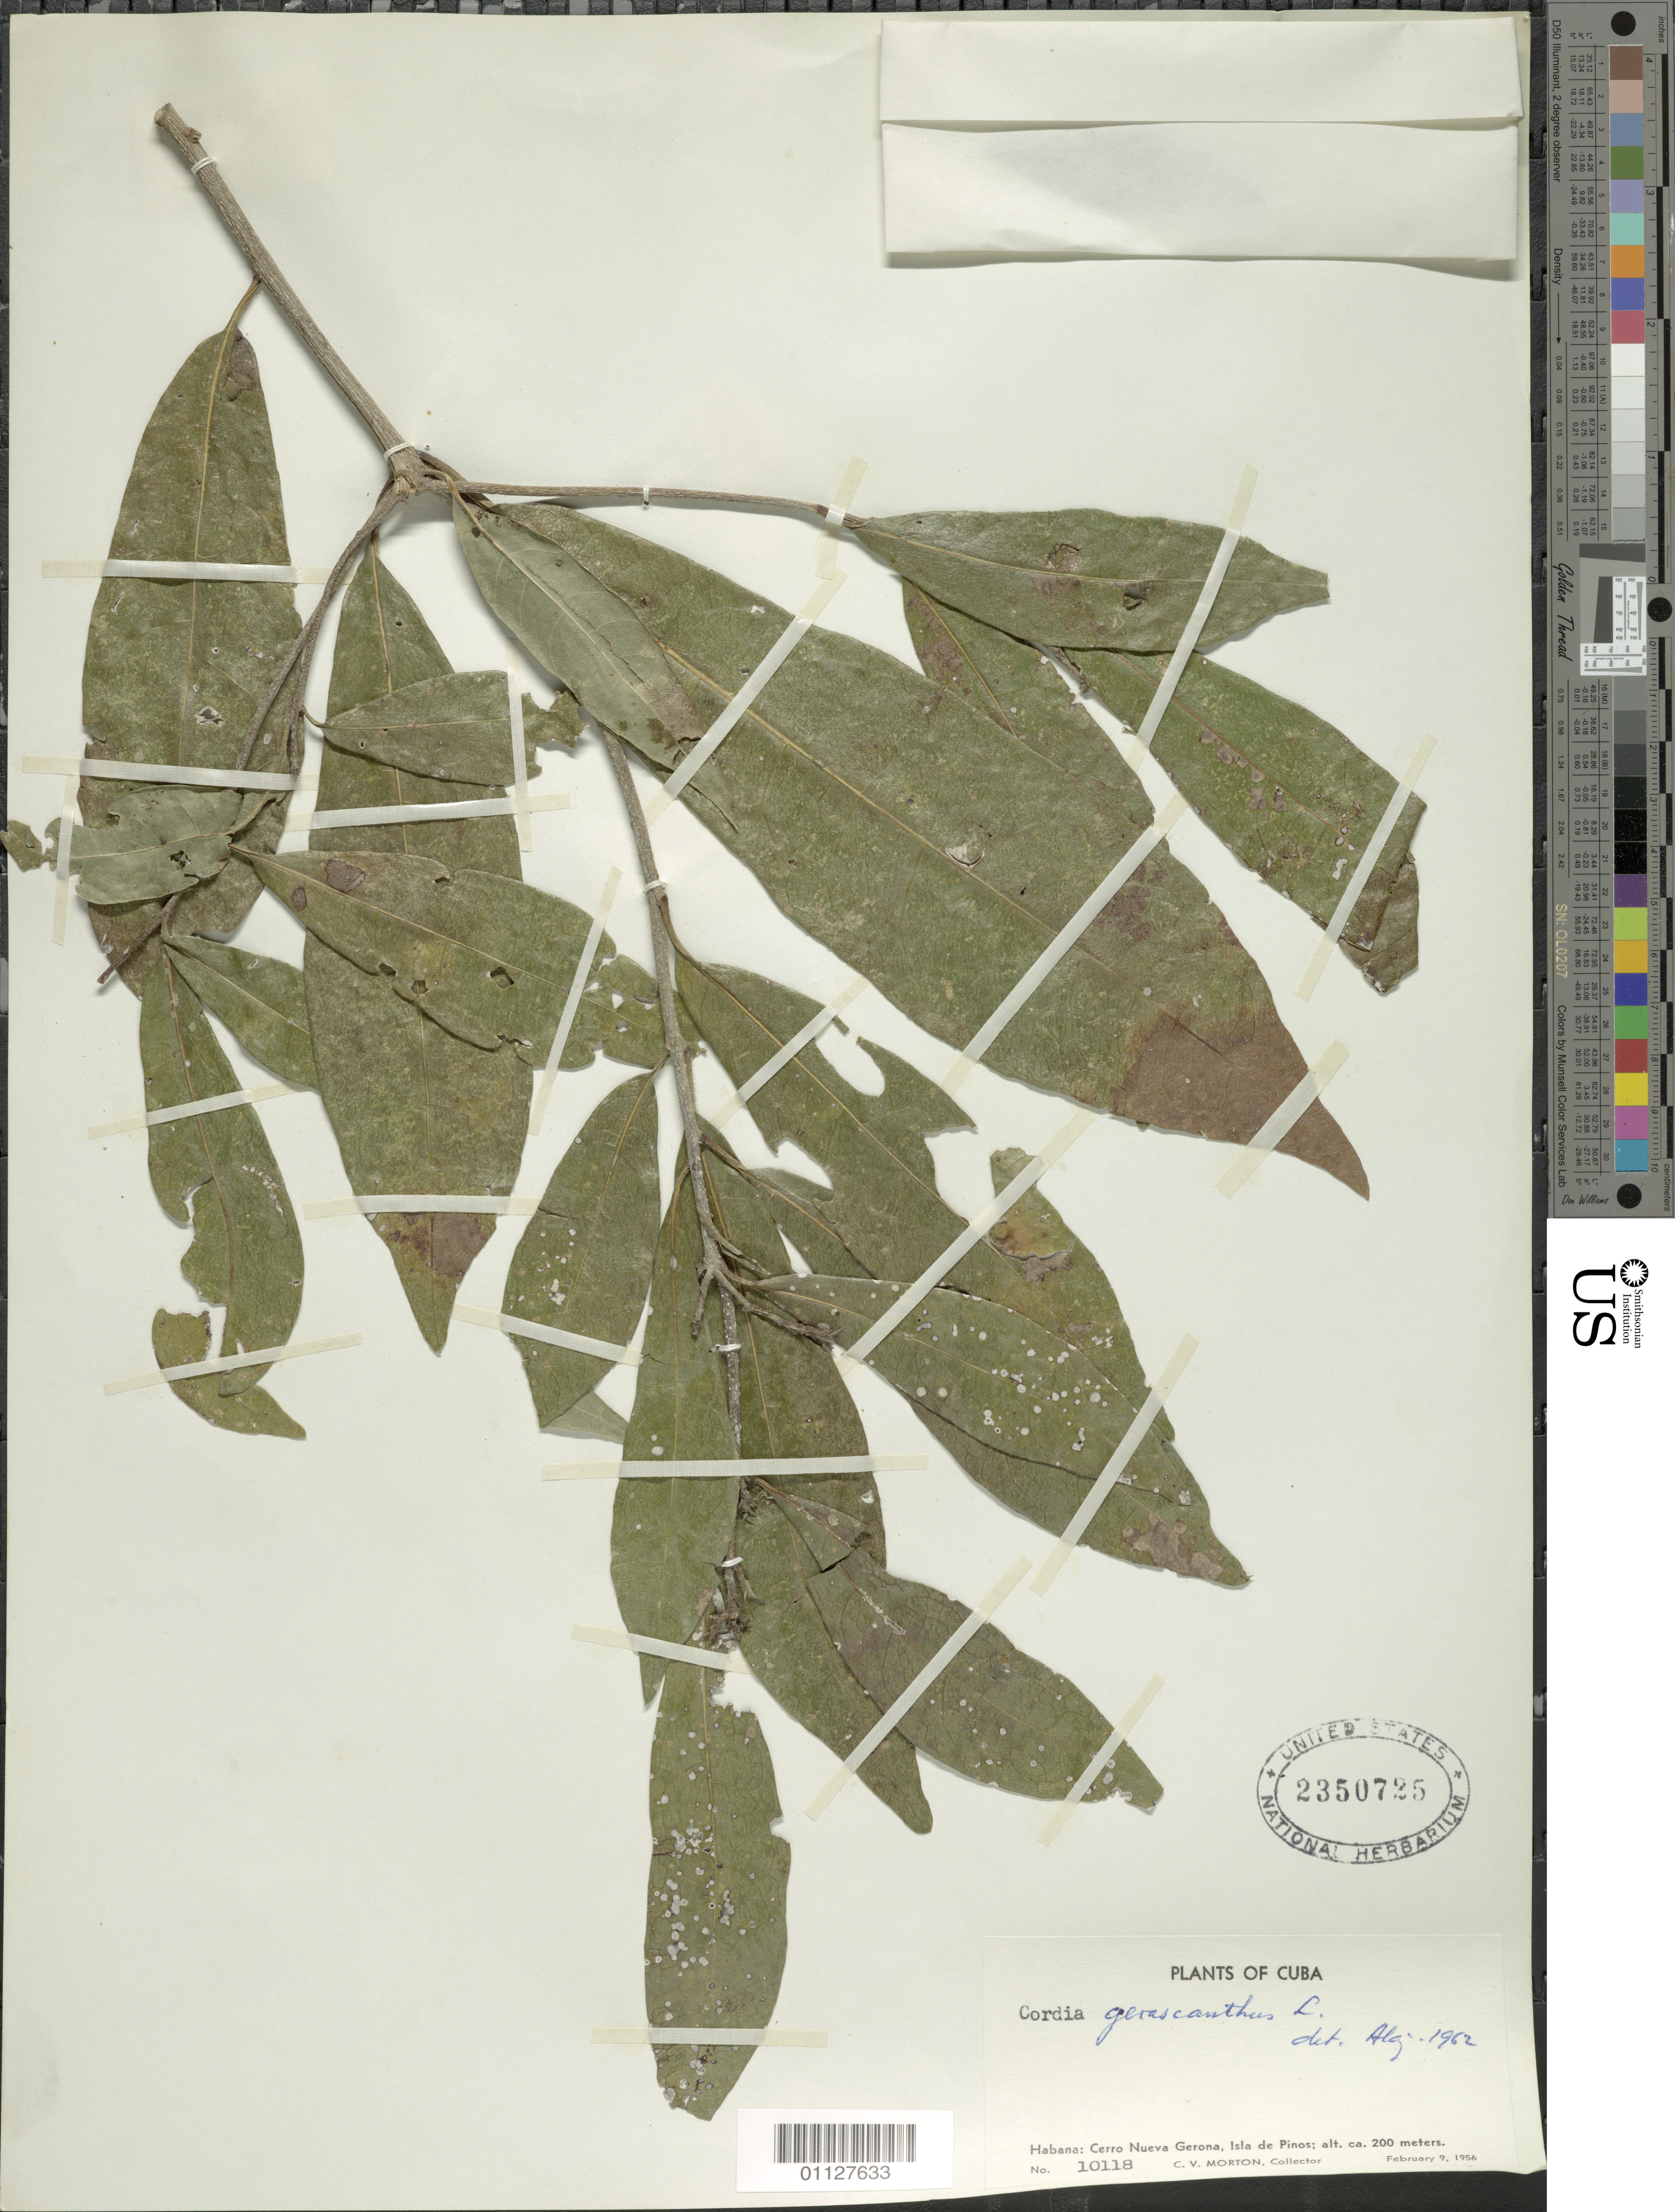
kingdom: Plantae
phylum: Tracheophyta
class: Magnoliopsida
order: Boraginales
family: Cordiaceae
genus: Cordia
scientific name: Cordia gerascanthus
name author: L.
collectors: C. V. Morton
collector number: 10118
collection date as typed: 09 Feb 1956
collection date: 1956-02-09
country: Cuba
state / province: Isla de La Juventud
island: Isla de la Juventud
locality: Isle of Pines, Cerro Nueva Gerona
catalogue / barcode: US 2350725